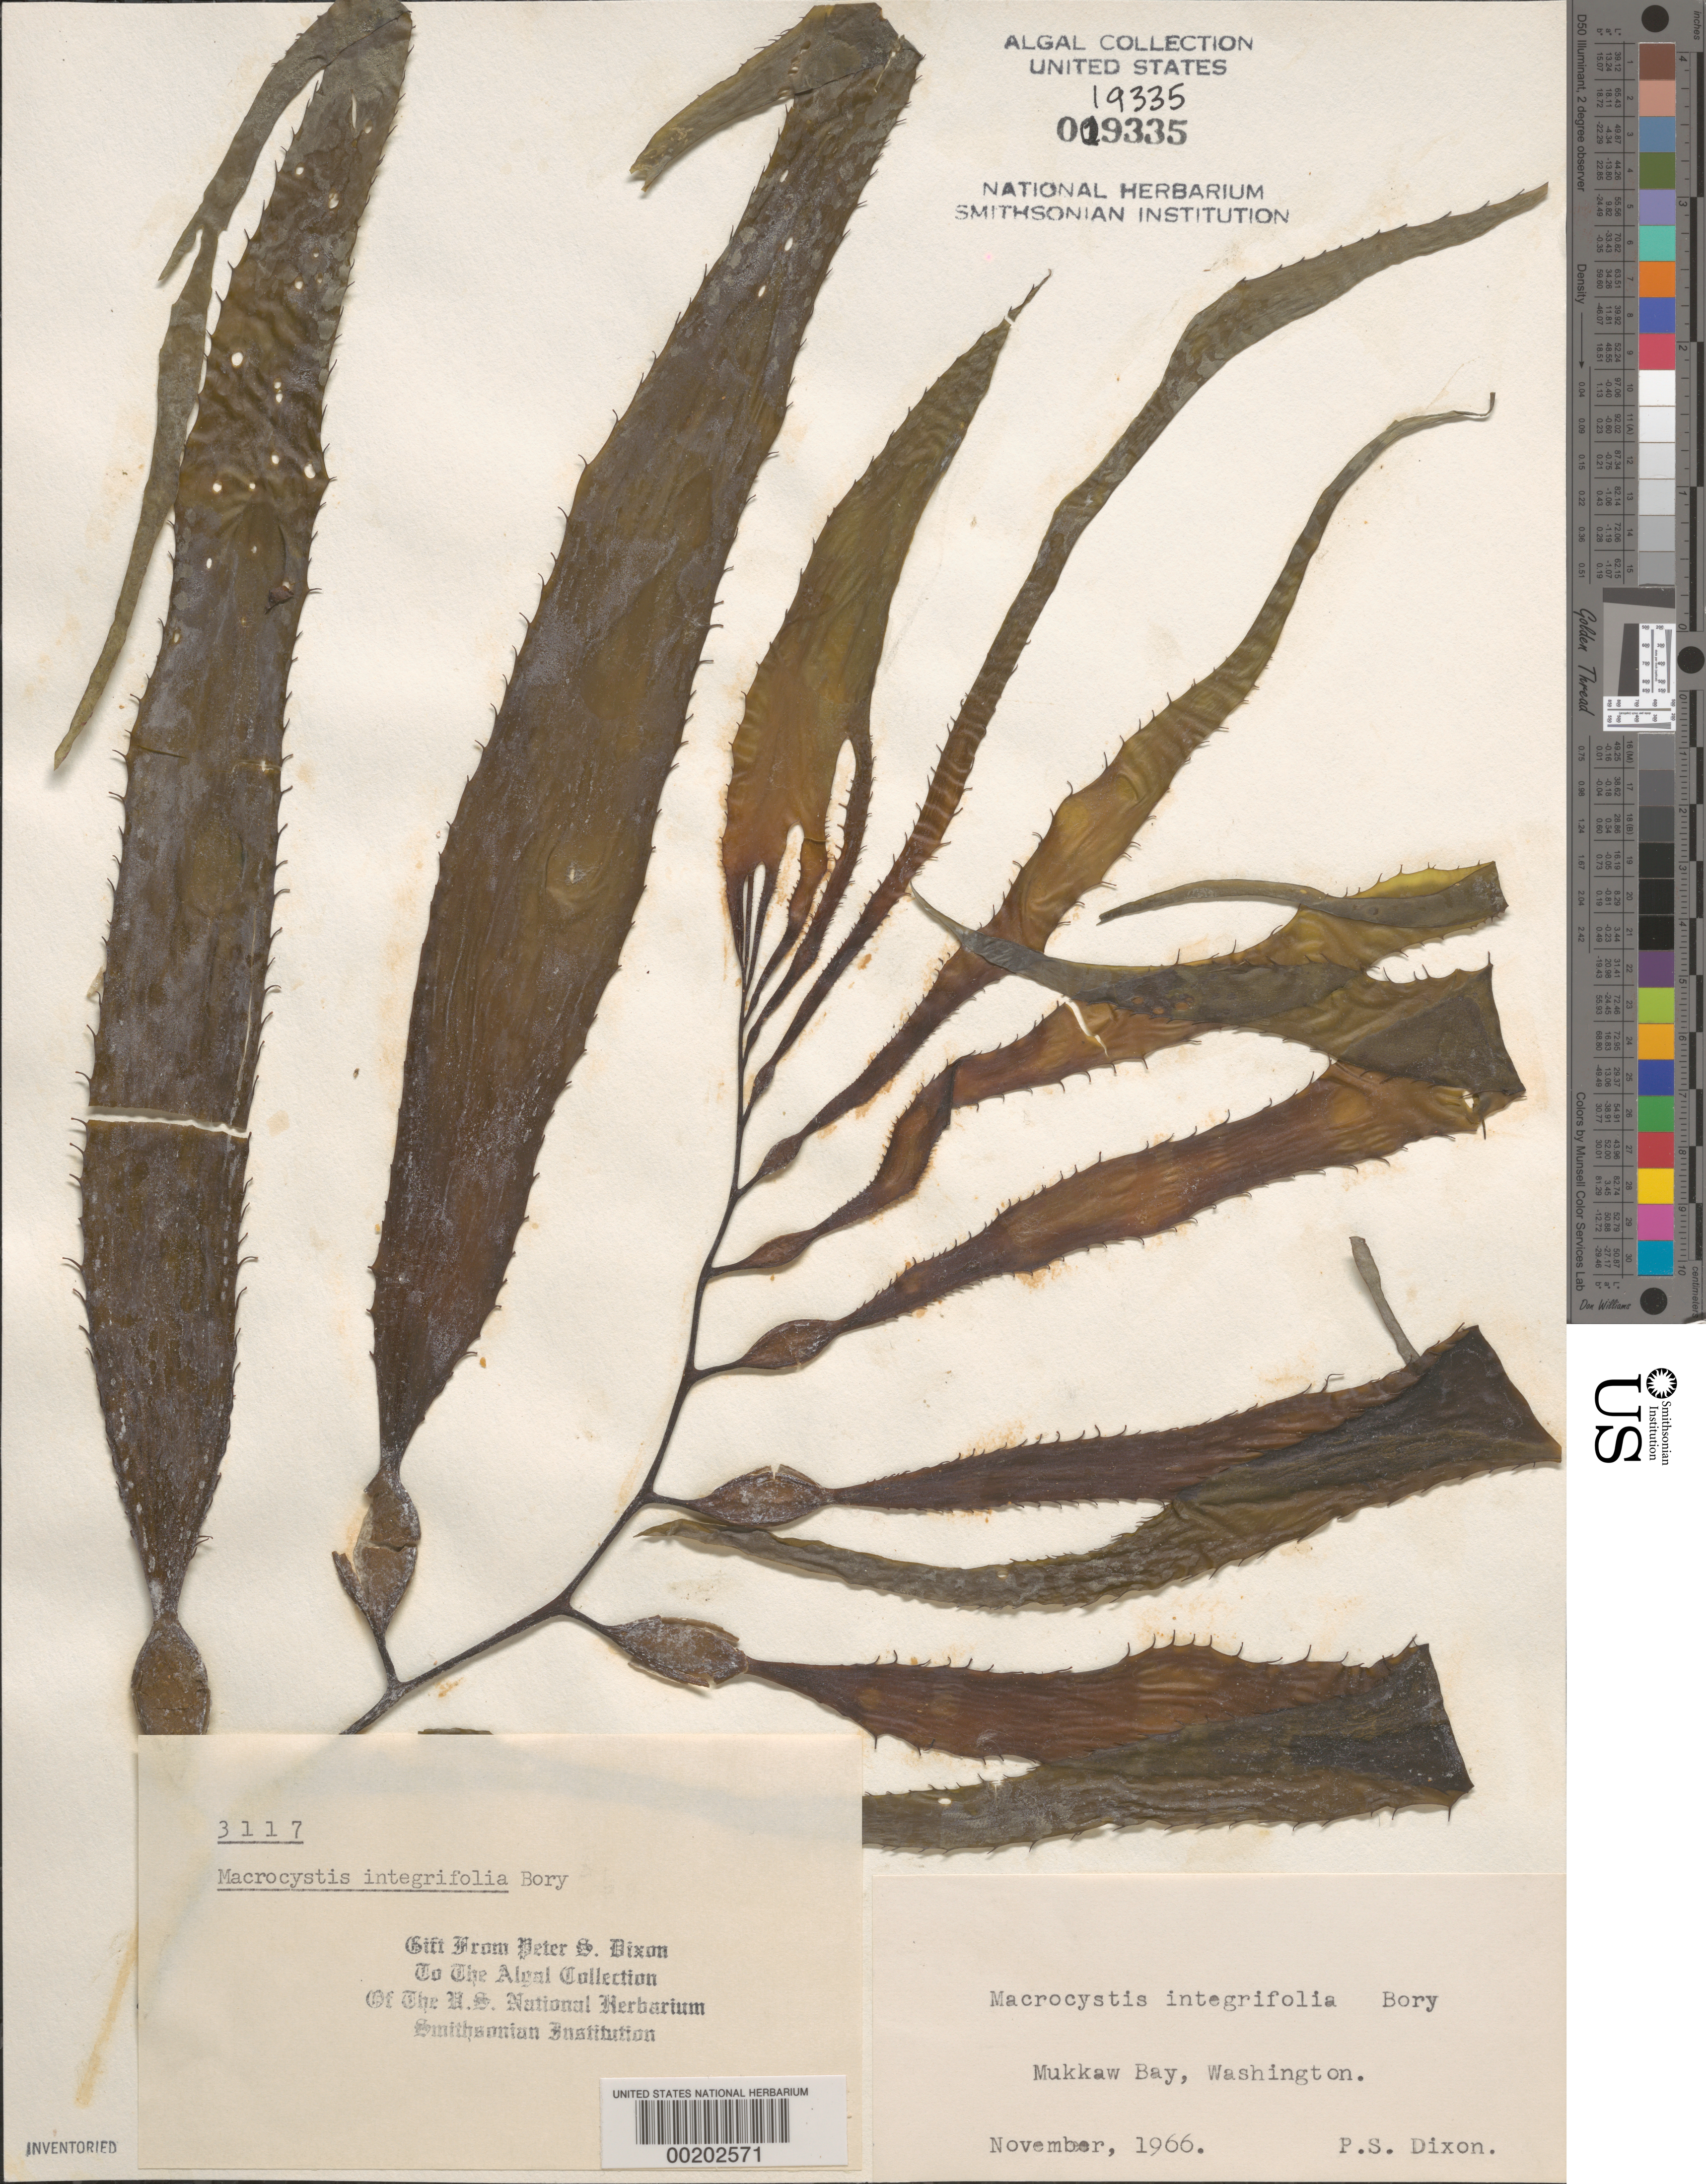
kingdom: Chromista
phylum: Ochrophyta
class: Phaeophyceae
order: Laminariales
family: Laminariaceae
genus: Macrocystis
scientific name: Macrocystis pyrifera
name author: (L.) C. Agardh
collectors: P. S. Dixon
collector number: PSD 3117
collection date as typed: Nov 1966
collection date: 1966-11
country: United States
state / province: Washington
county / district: Clallam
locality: Mukkaw Bay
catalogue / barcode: US 19335